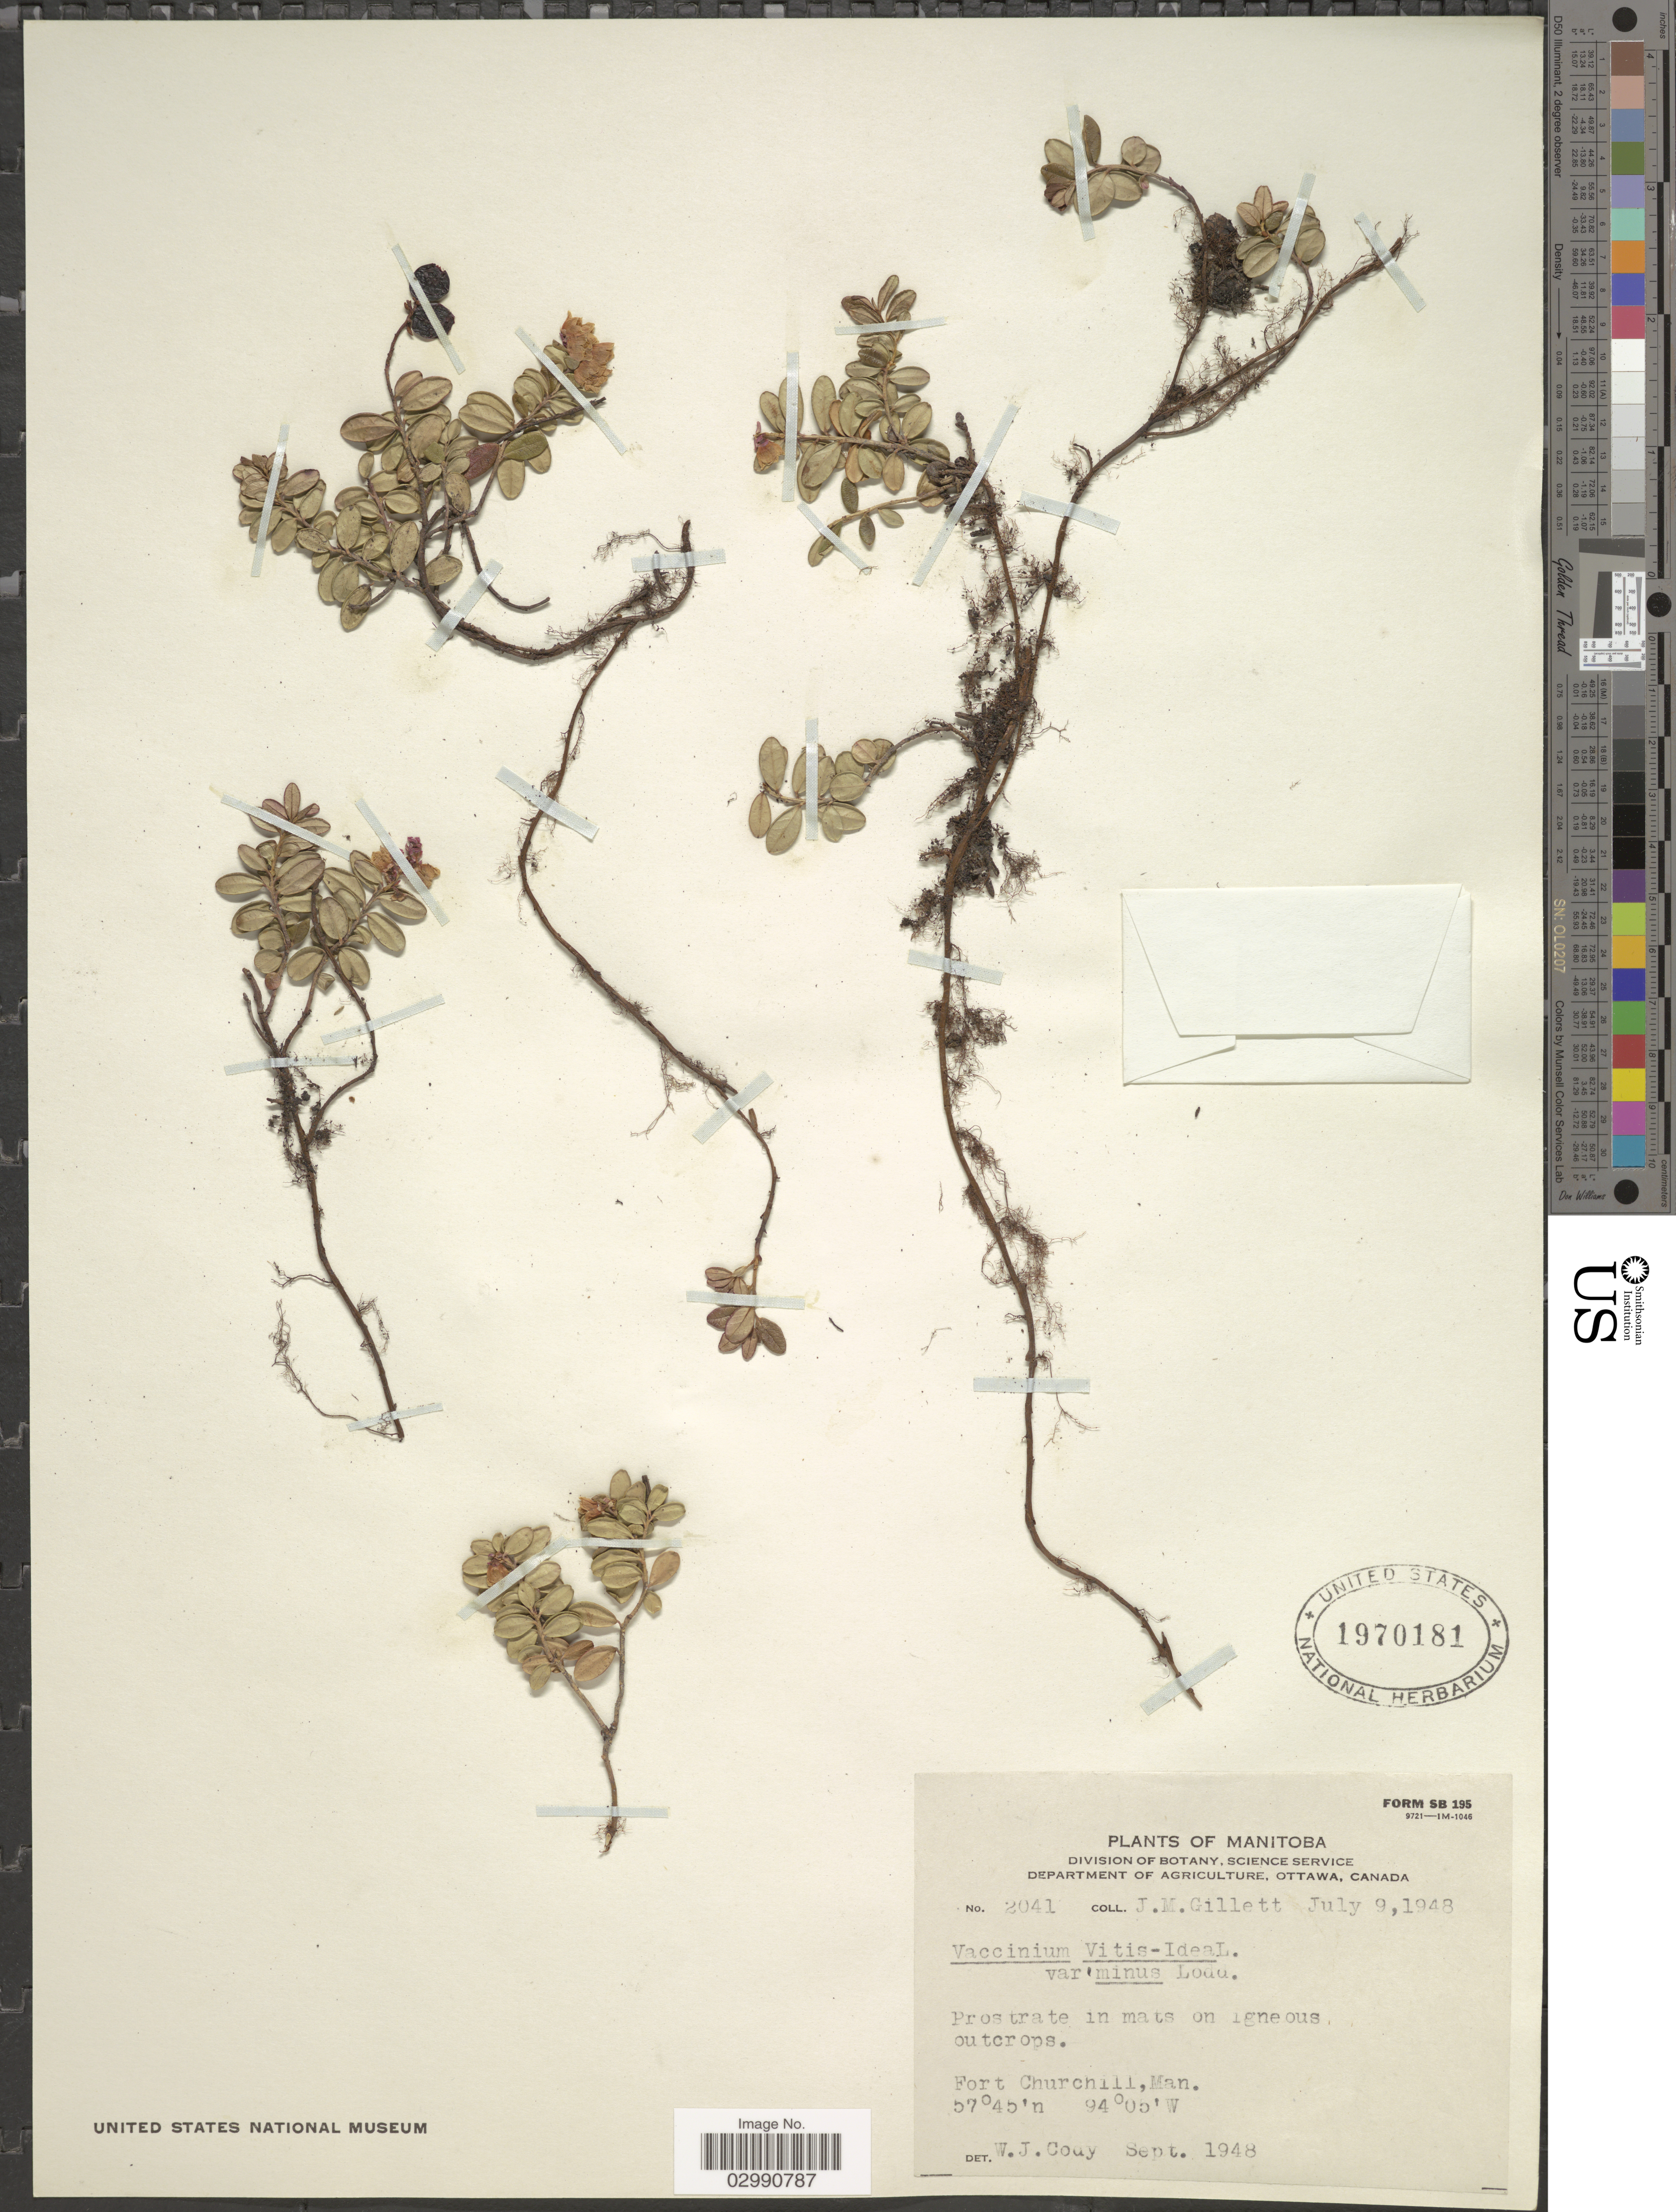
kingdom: Plantae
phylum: Tracheophyta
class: Magnoliopsida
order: Ericales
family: Ericaceae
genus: Vaccinium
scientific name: Vaccinium vitis-idaea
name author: L.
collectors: J. M. Gillett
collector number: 2041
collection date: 1948-07-09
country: Canada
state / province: Manitoba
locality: Fort Churchill, Man.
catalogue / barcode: US 1970181